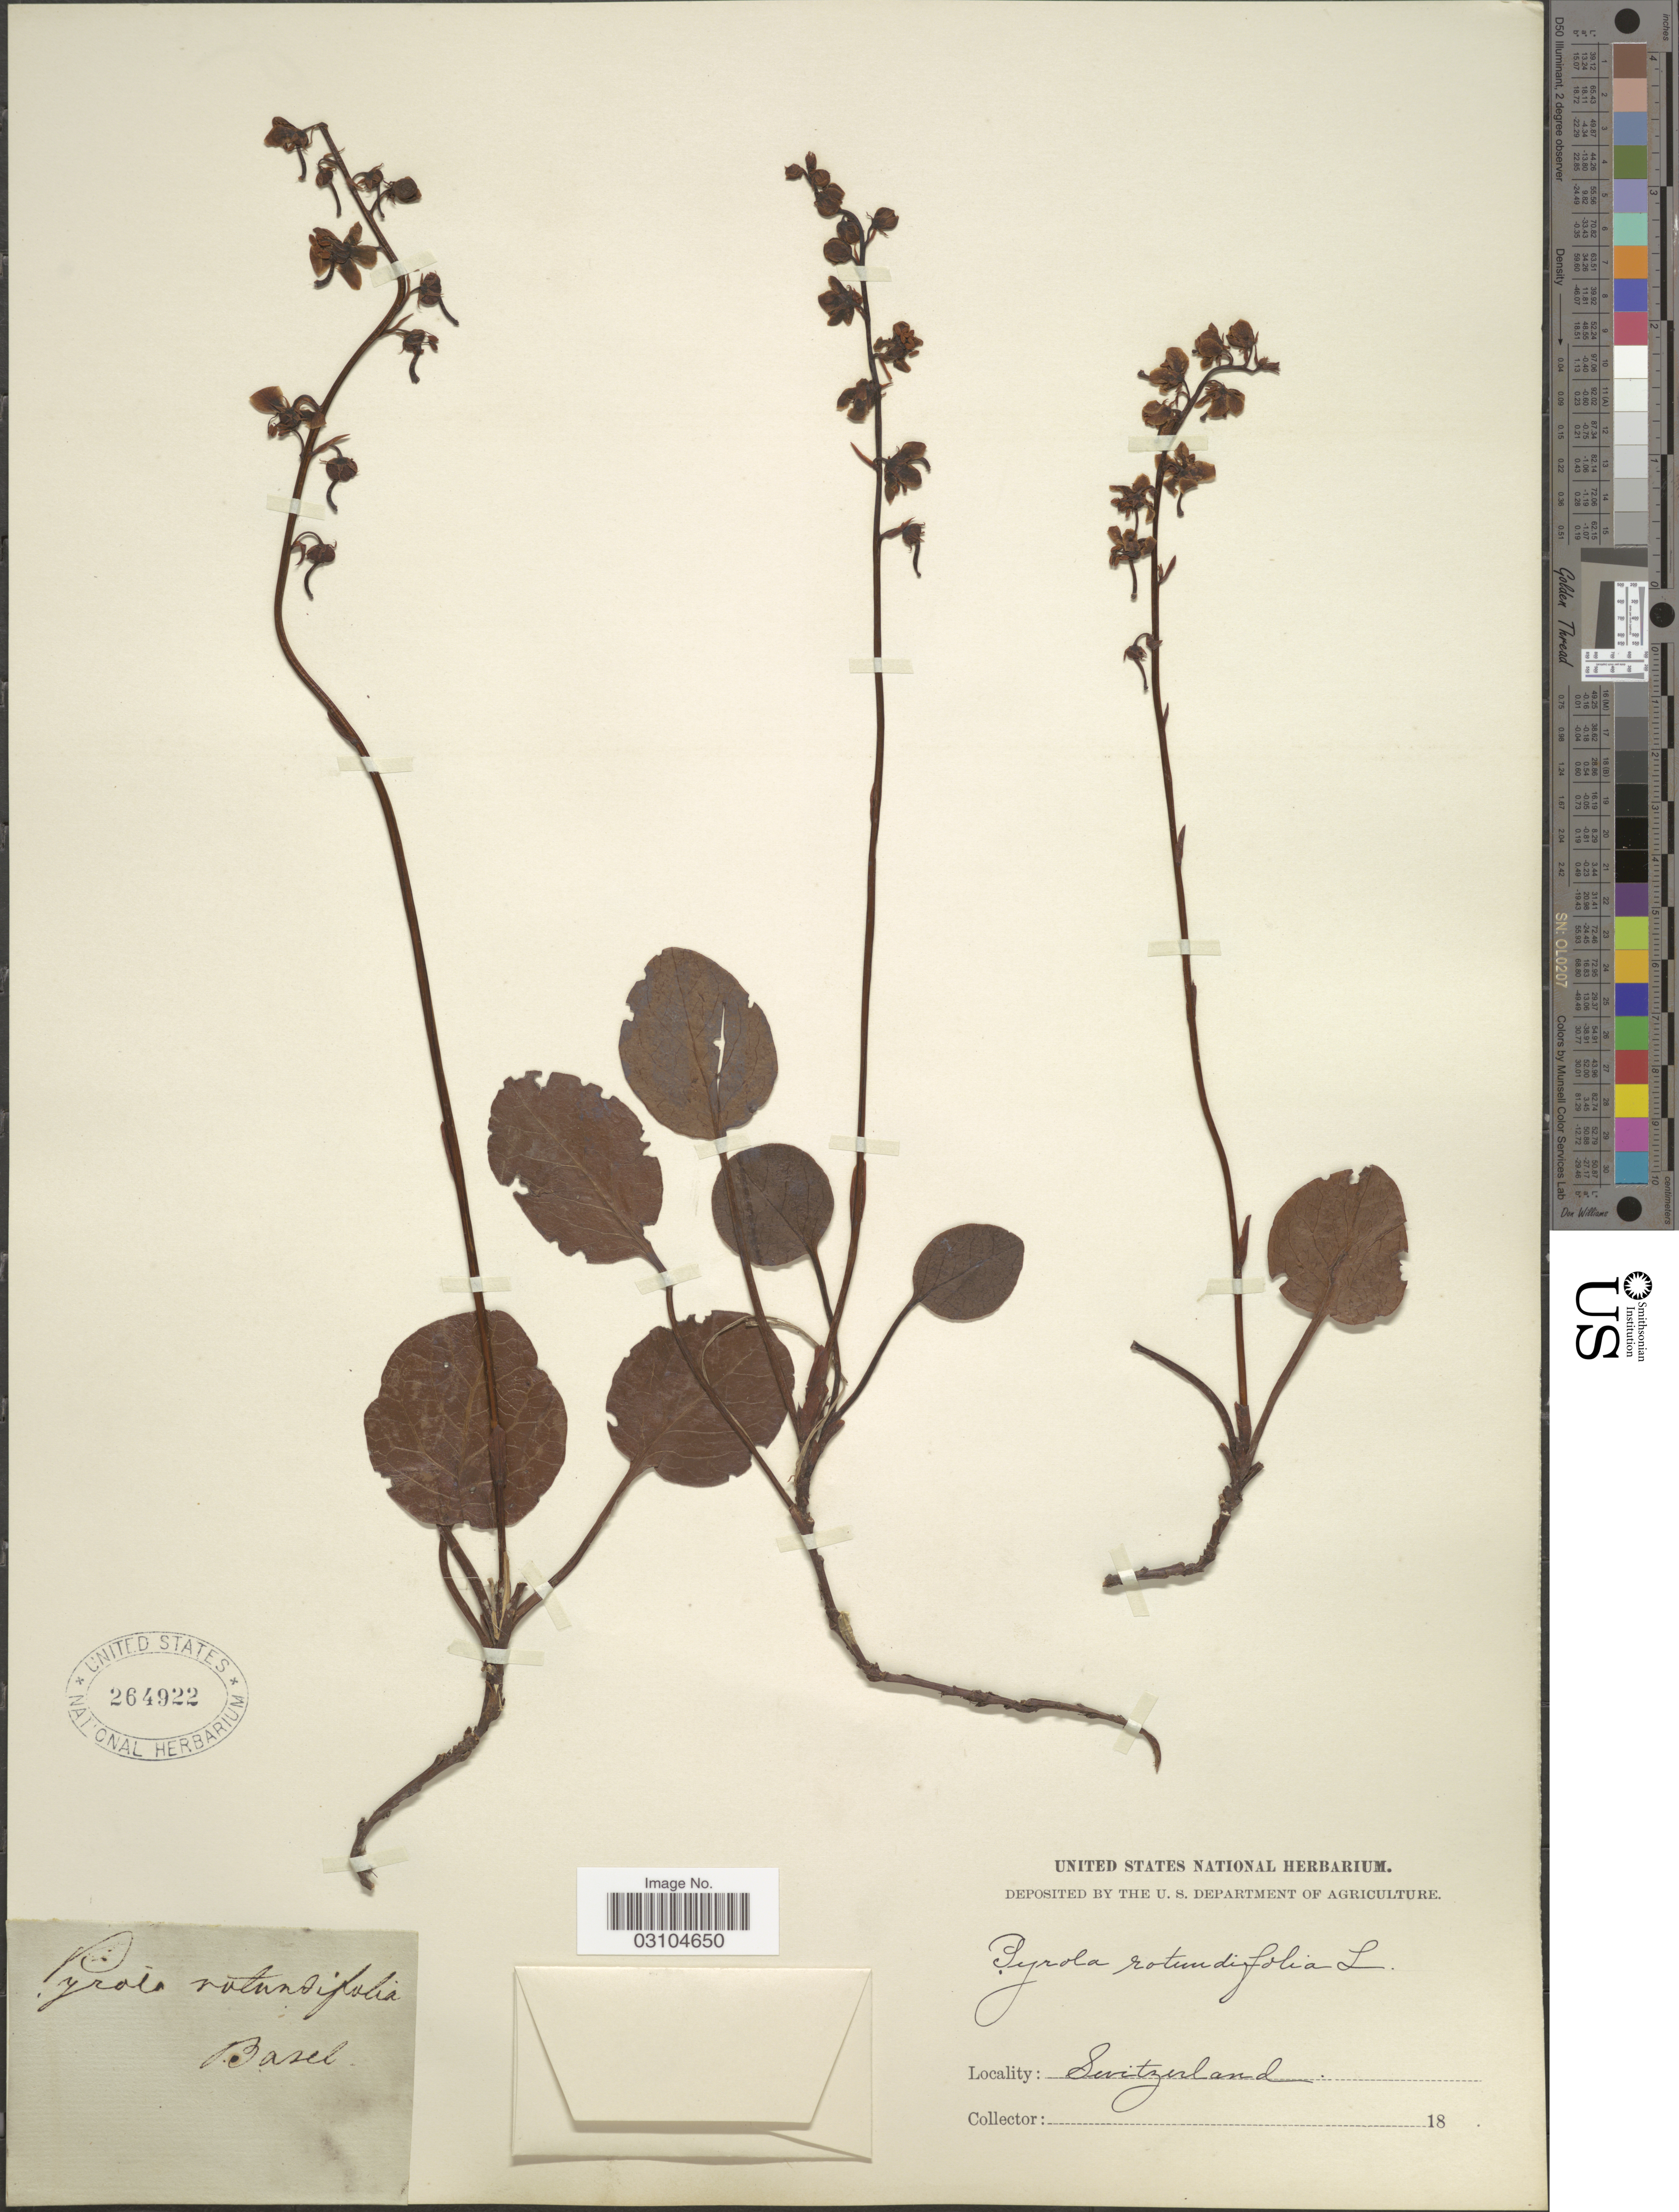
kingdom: Plantae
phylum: Tracheophyta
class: Magnoliopsida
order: Ericales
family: Ericaceae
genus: Pyrola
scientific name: Pyrola rotundifolia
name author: L.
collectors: ex herb. United States National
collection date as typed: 18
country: Switzerland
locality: Basel.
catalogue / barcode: US 264922